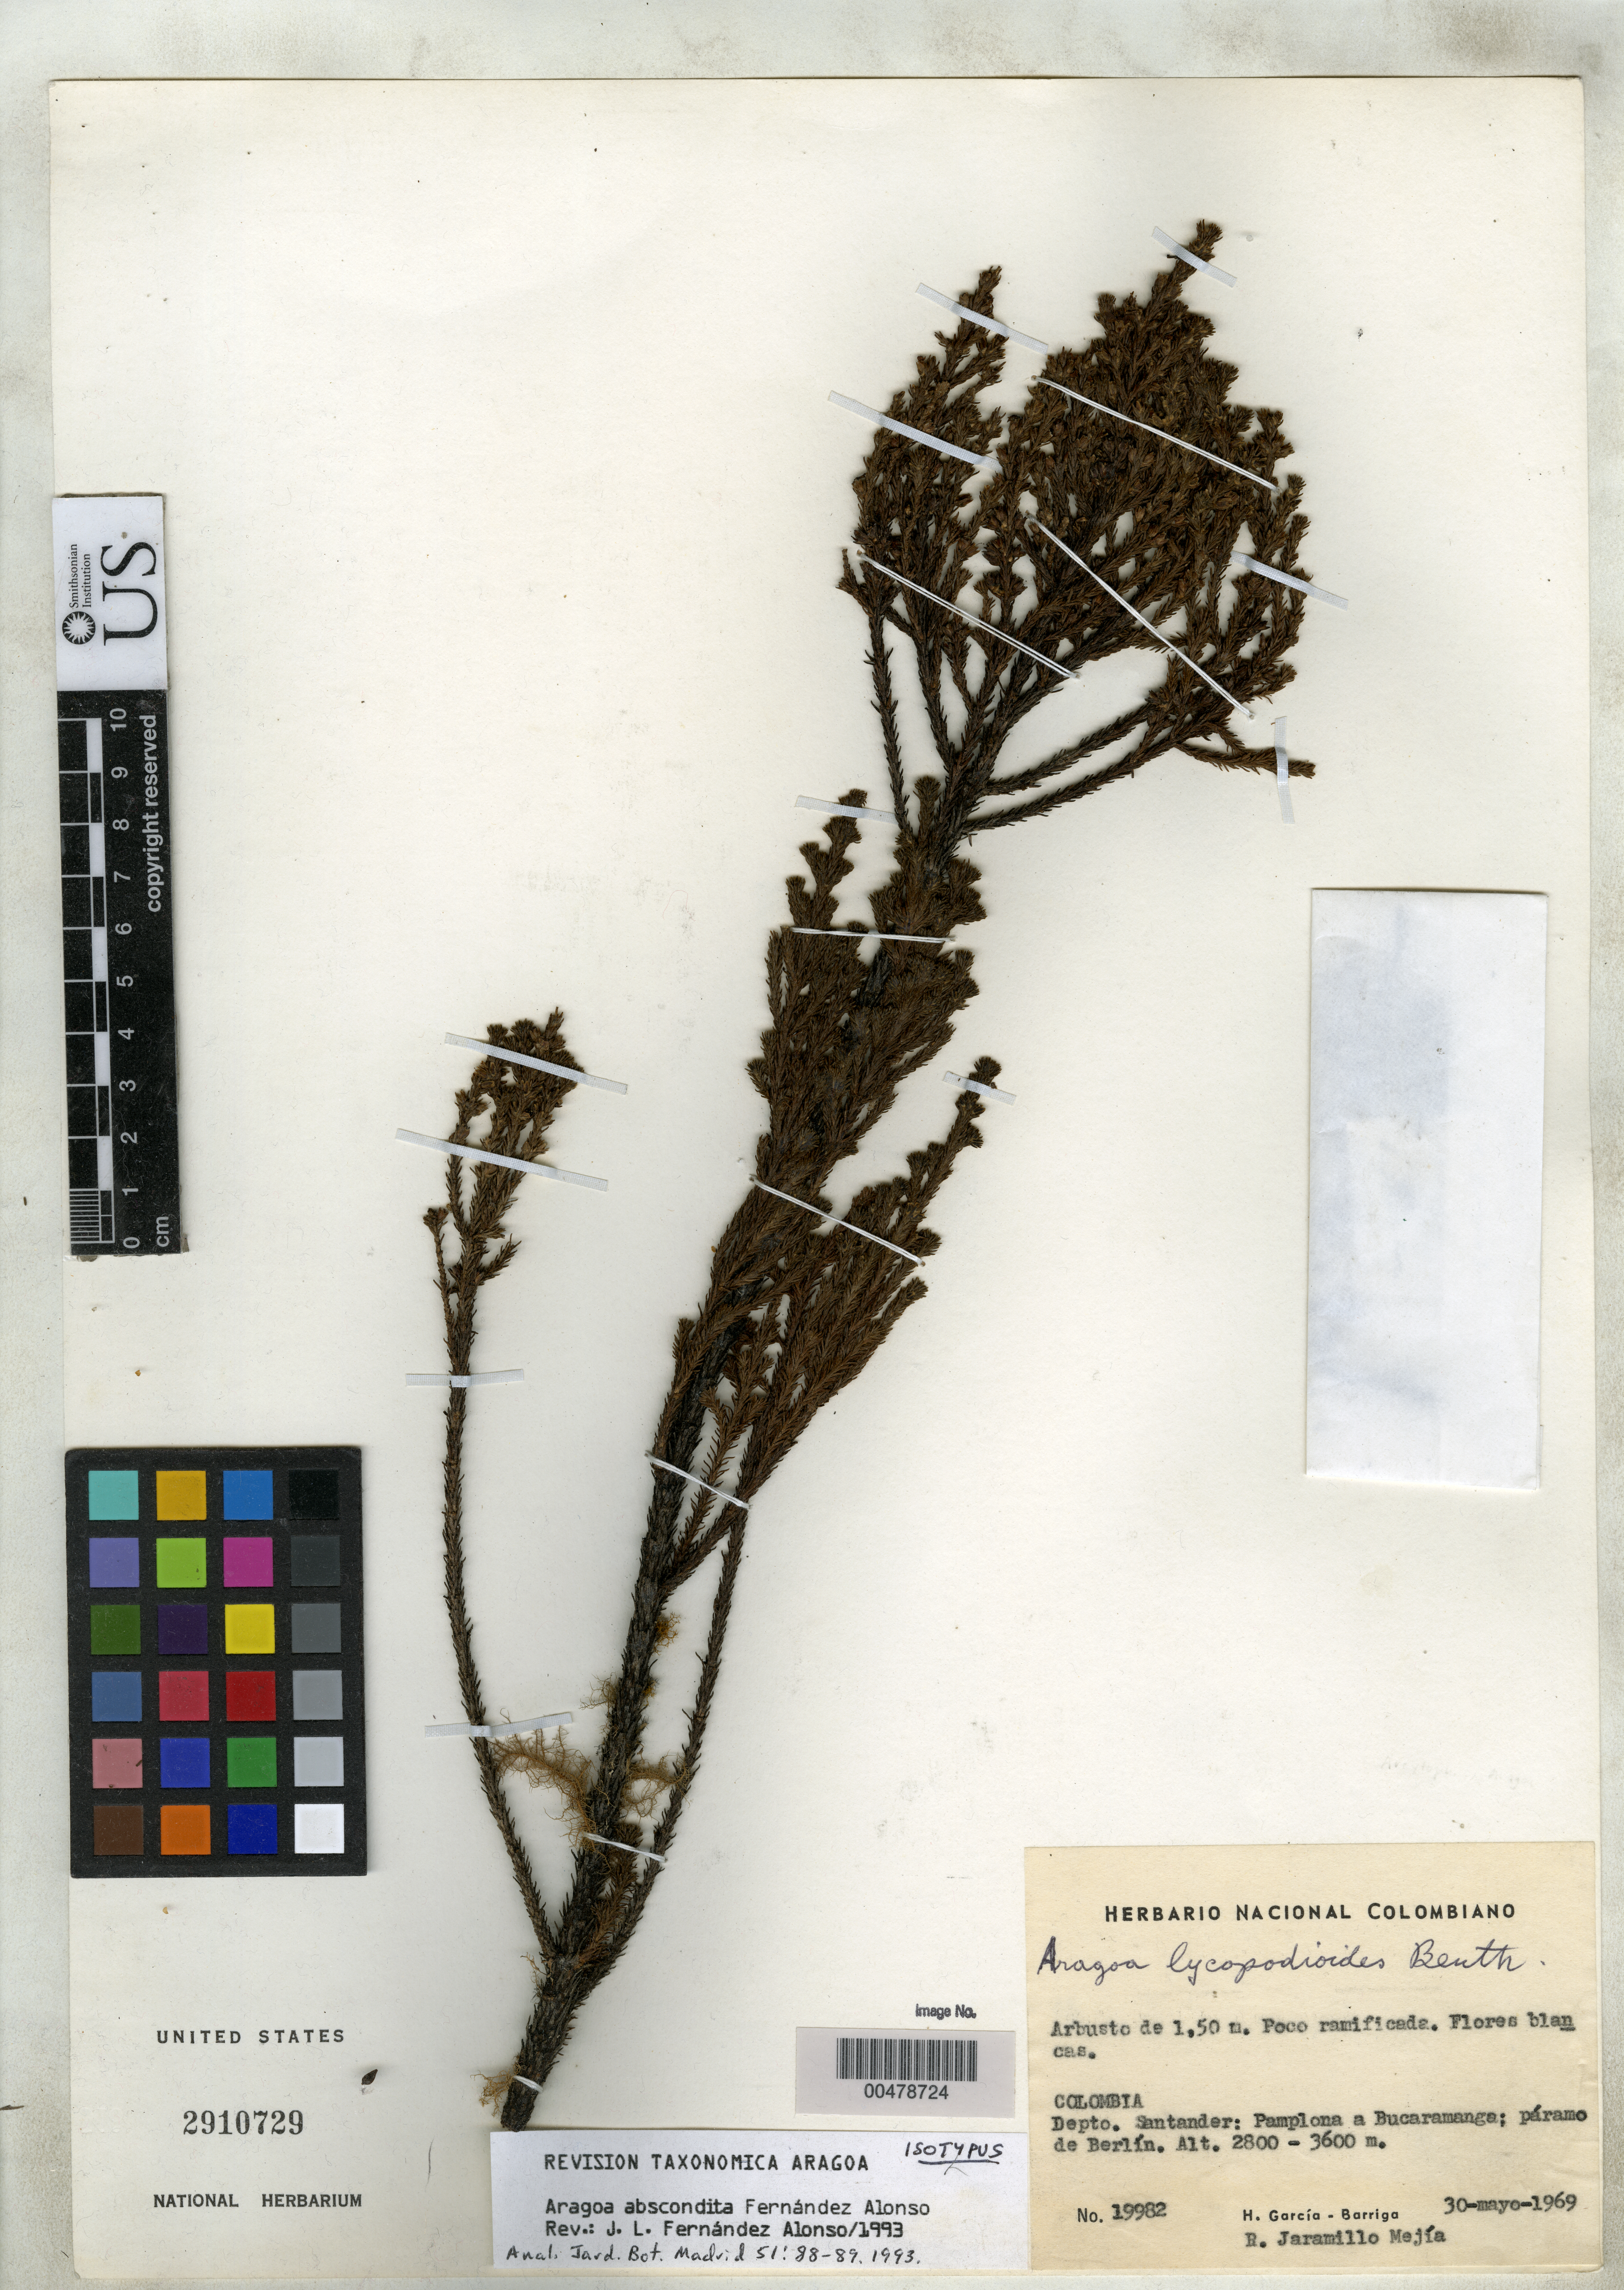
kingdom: Plantae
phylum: Tracheophyta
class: Magnoliopsida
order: Lamiales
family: Plantaginaceae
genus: Aragoa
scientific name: Aragoa abscondita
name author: Fern. Alonso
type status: Isotype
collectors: H. García Barriga & R. Jaramillo M.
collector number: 19982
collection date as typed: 30 May 1969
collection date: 1969-05-30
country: Colombia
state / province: Santander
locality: Pamplona a Bucaramanga, Paramo de Berlin.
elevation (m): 2800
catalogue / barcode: US 2910729